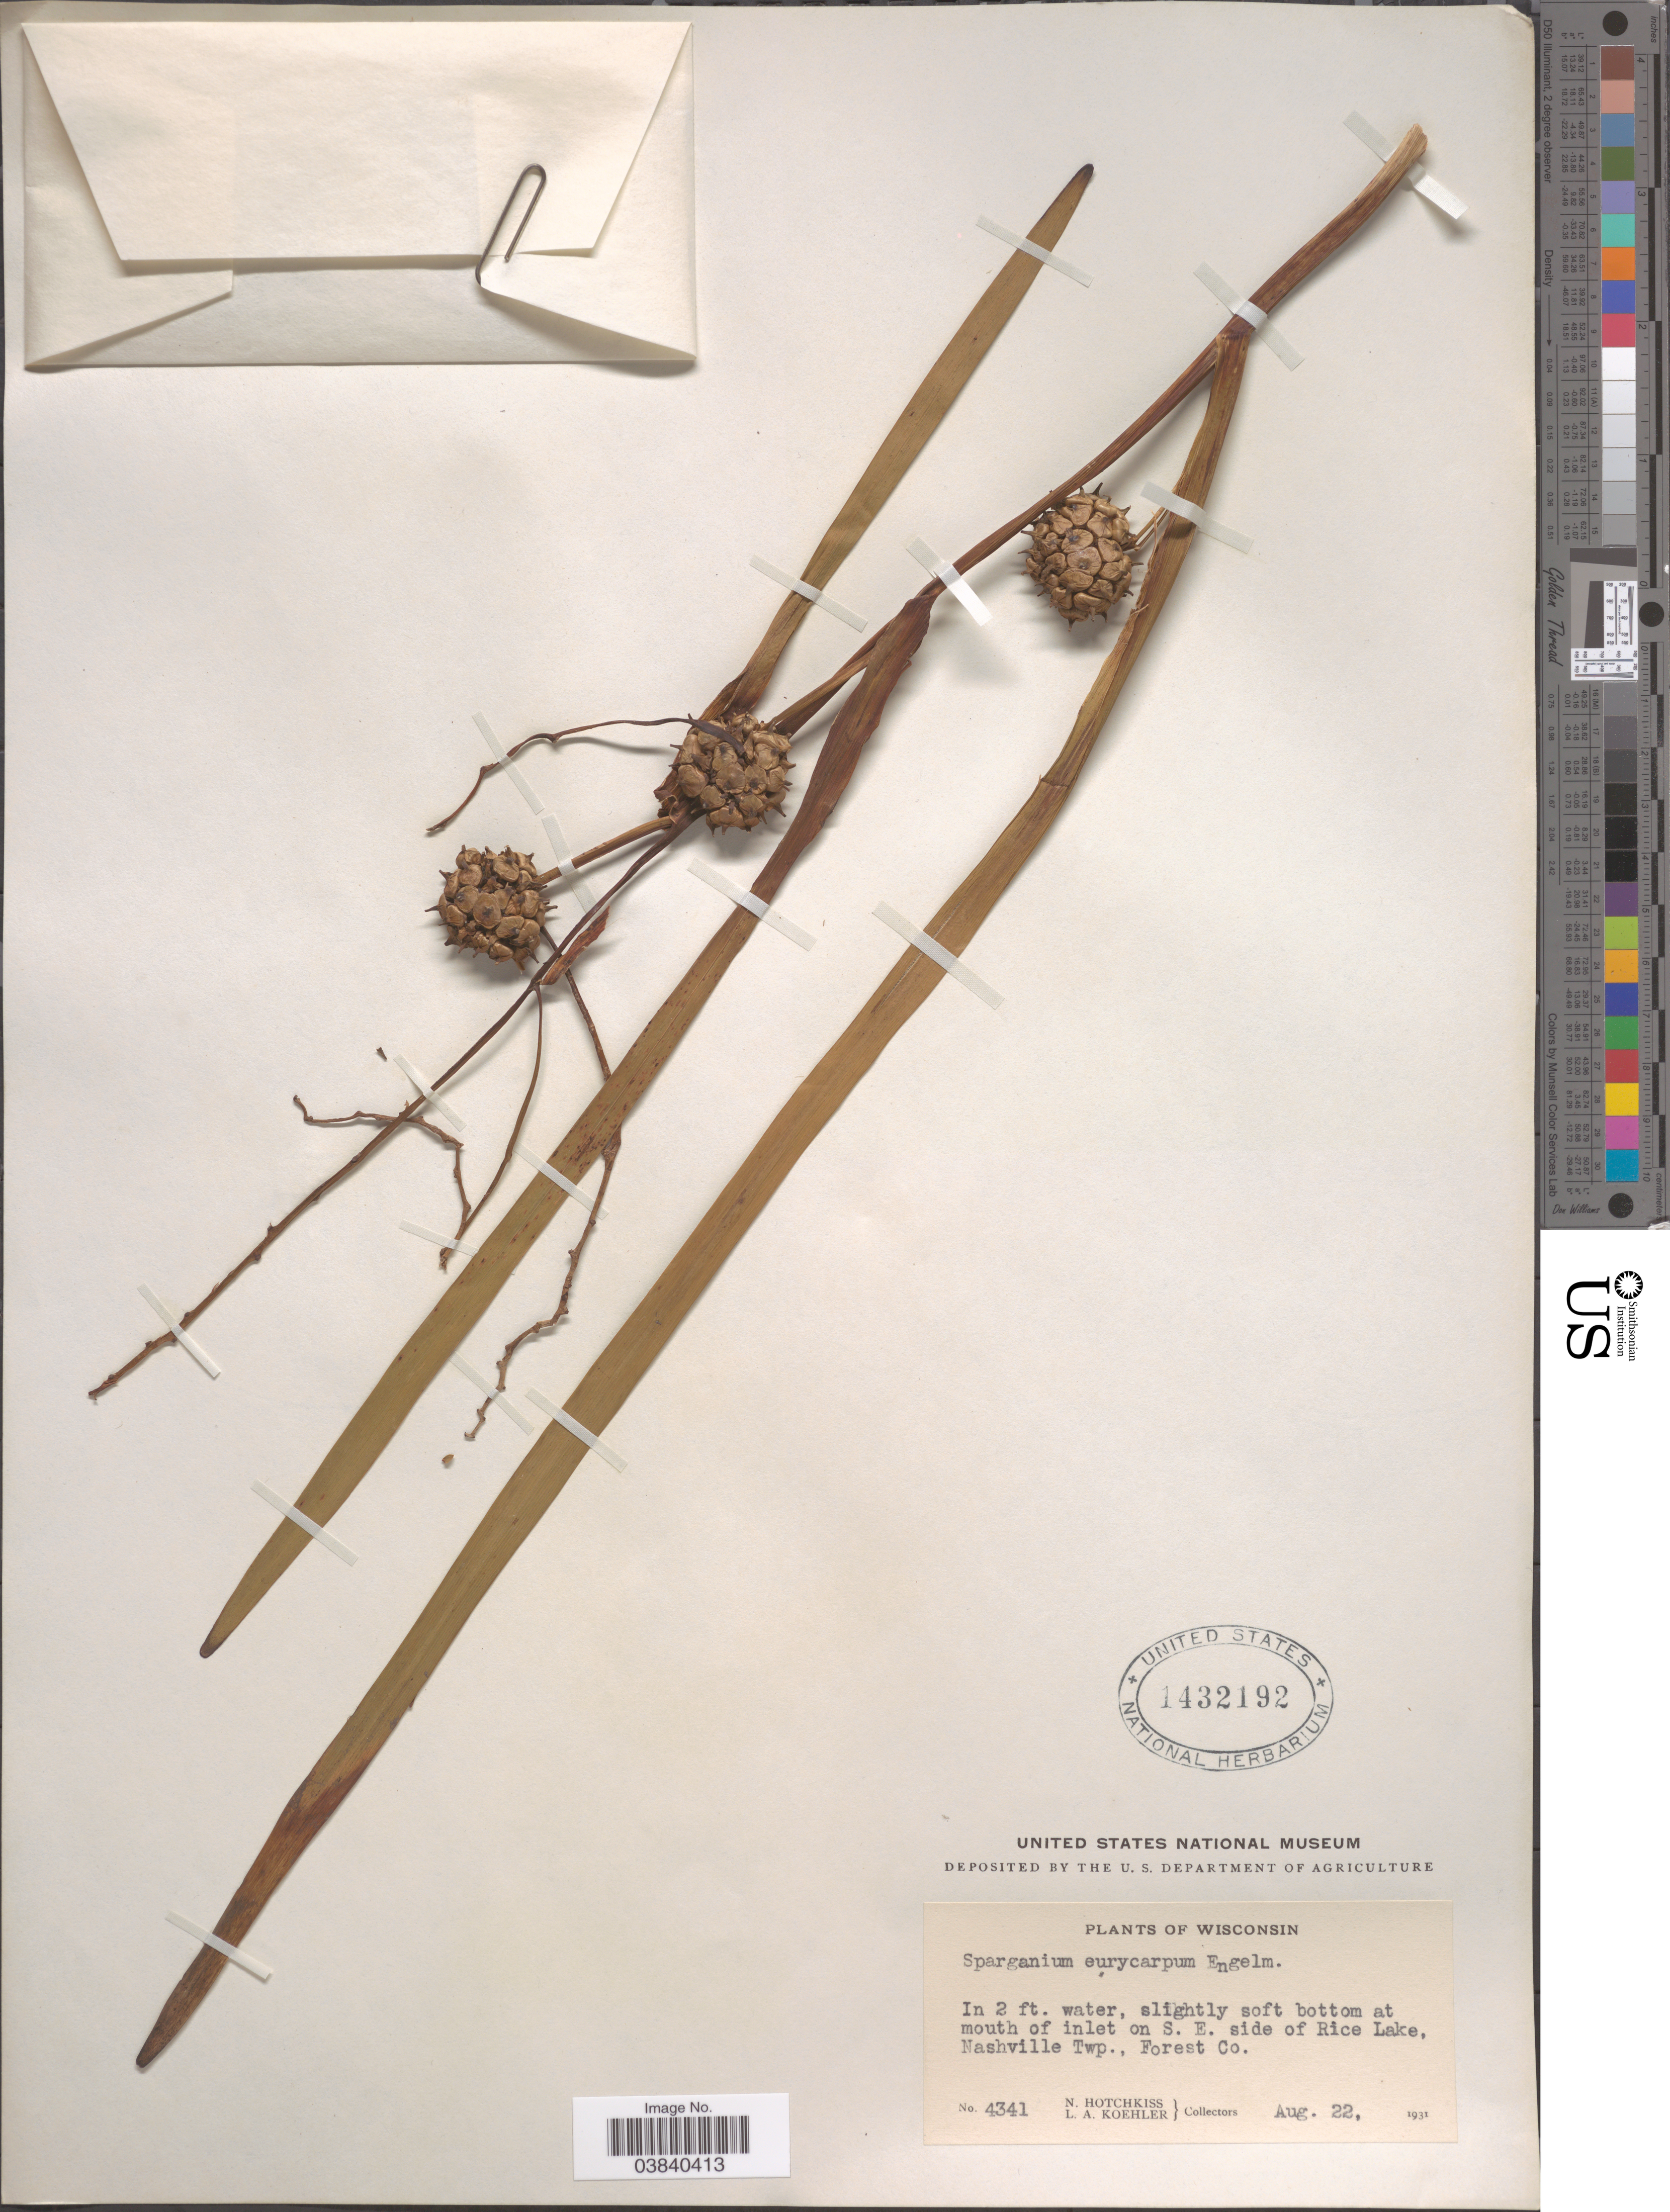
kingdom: Plantae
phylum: Tracheophyta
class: Liliopsida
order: Poales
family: Typhaceae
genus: Sparganium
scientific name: Sparganium eurycarpum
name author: Engelm.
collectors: N. Hotchkiss & L. Koehler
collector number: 4341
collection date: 1931-08-22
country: United States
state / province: Wisconsin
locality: At mouth of inlet on S. E. side of Rice Lake, Nashville Twp., Forest Co.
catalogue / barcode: US 1432192